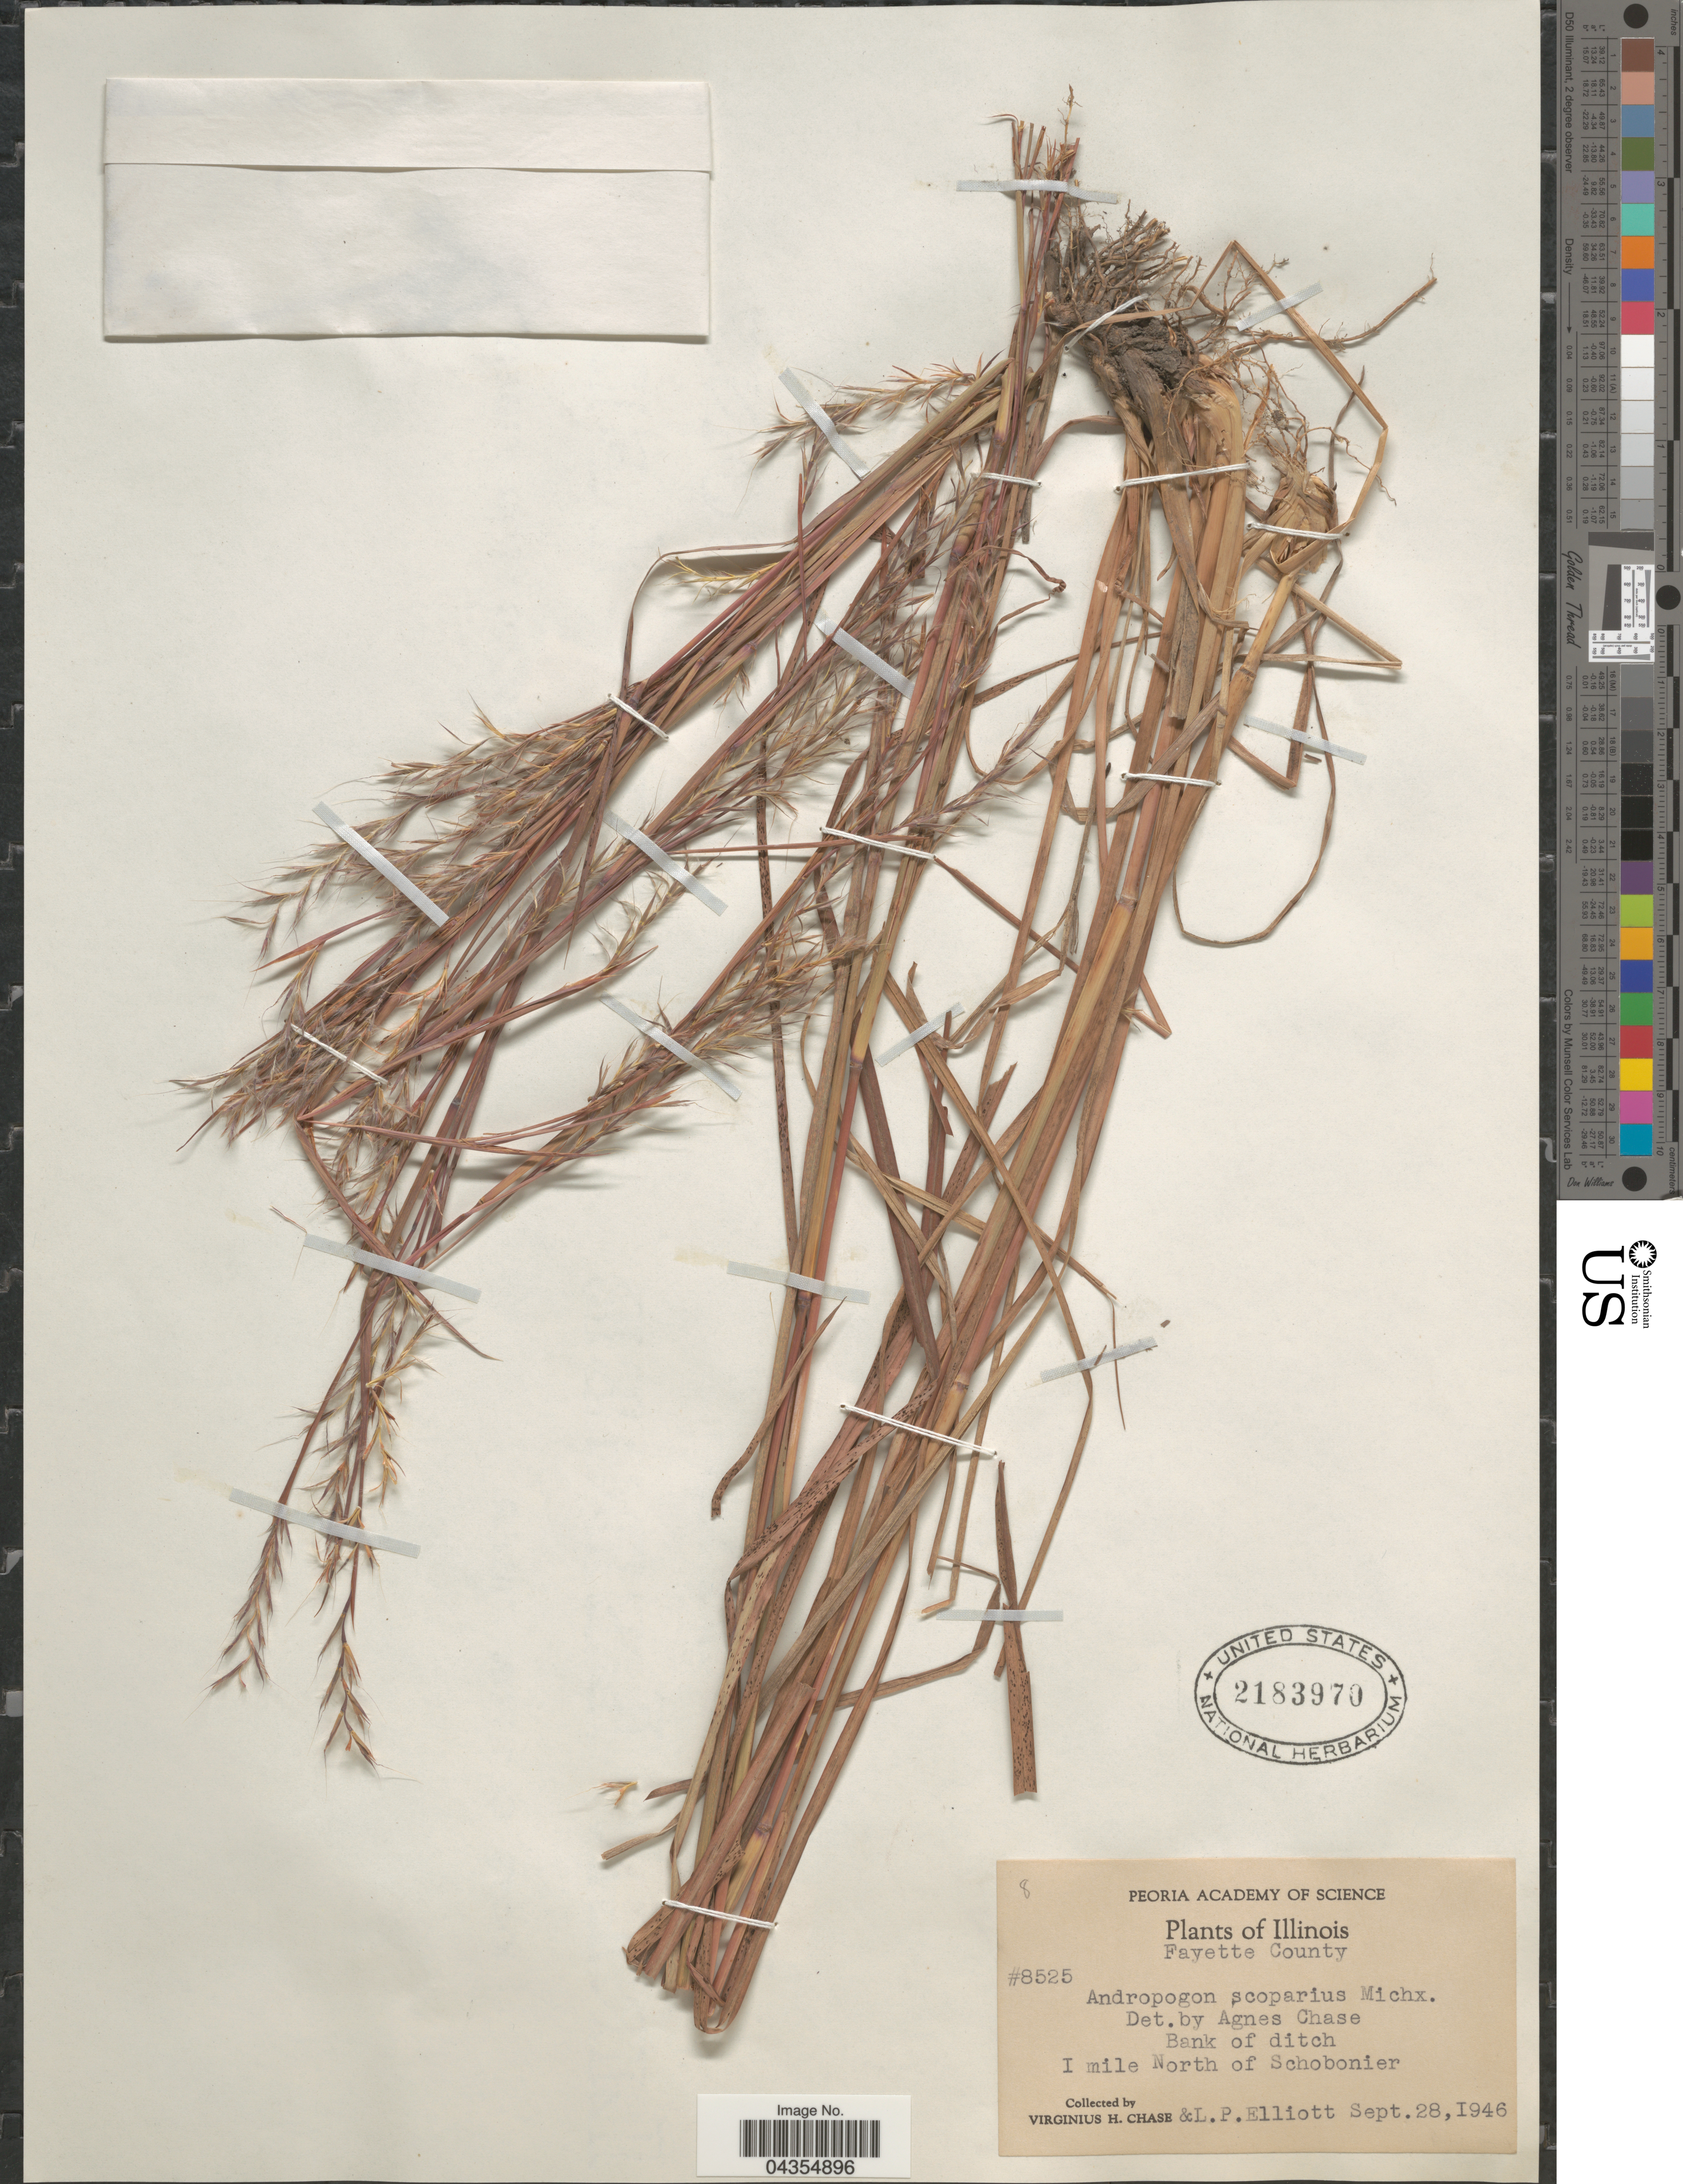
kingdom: Plantae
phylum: Tracheophyta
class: Liliopsida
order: Poales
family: Poaceae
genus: Schizachyrium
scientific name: Schizachyrium sanguineum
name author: (Retz.) Alston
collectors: V. H. Chase & L. Elliott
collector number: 8525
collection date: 1946-09-28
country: United States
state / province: Illinois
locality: Fayette County. 1 mile North of Schobonier.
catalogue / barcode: US 2183970